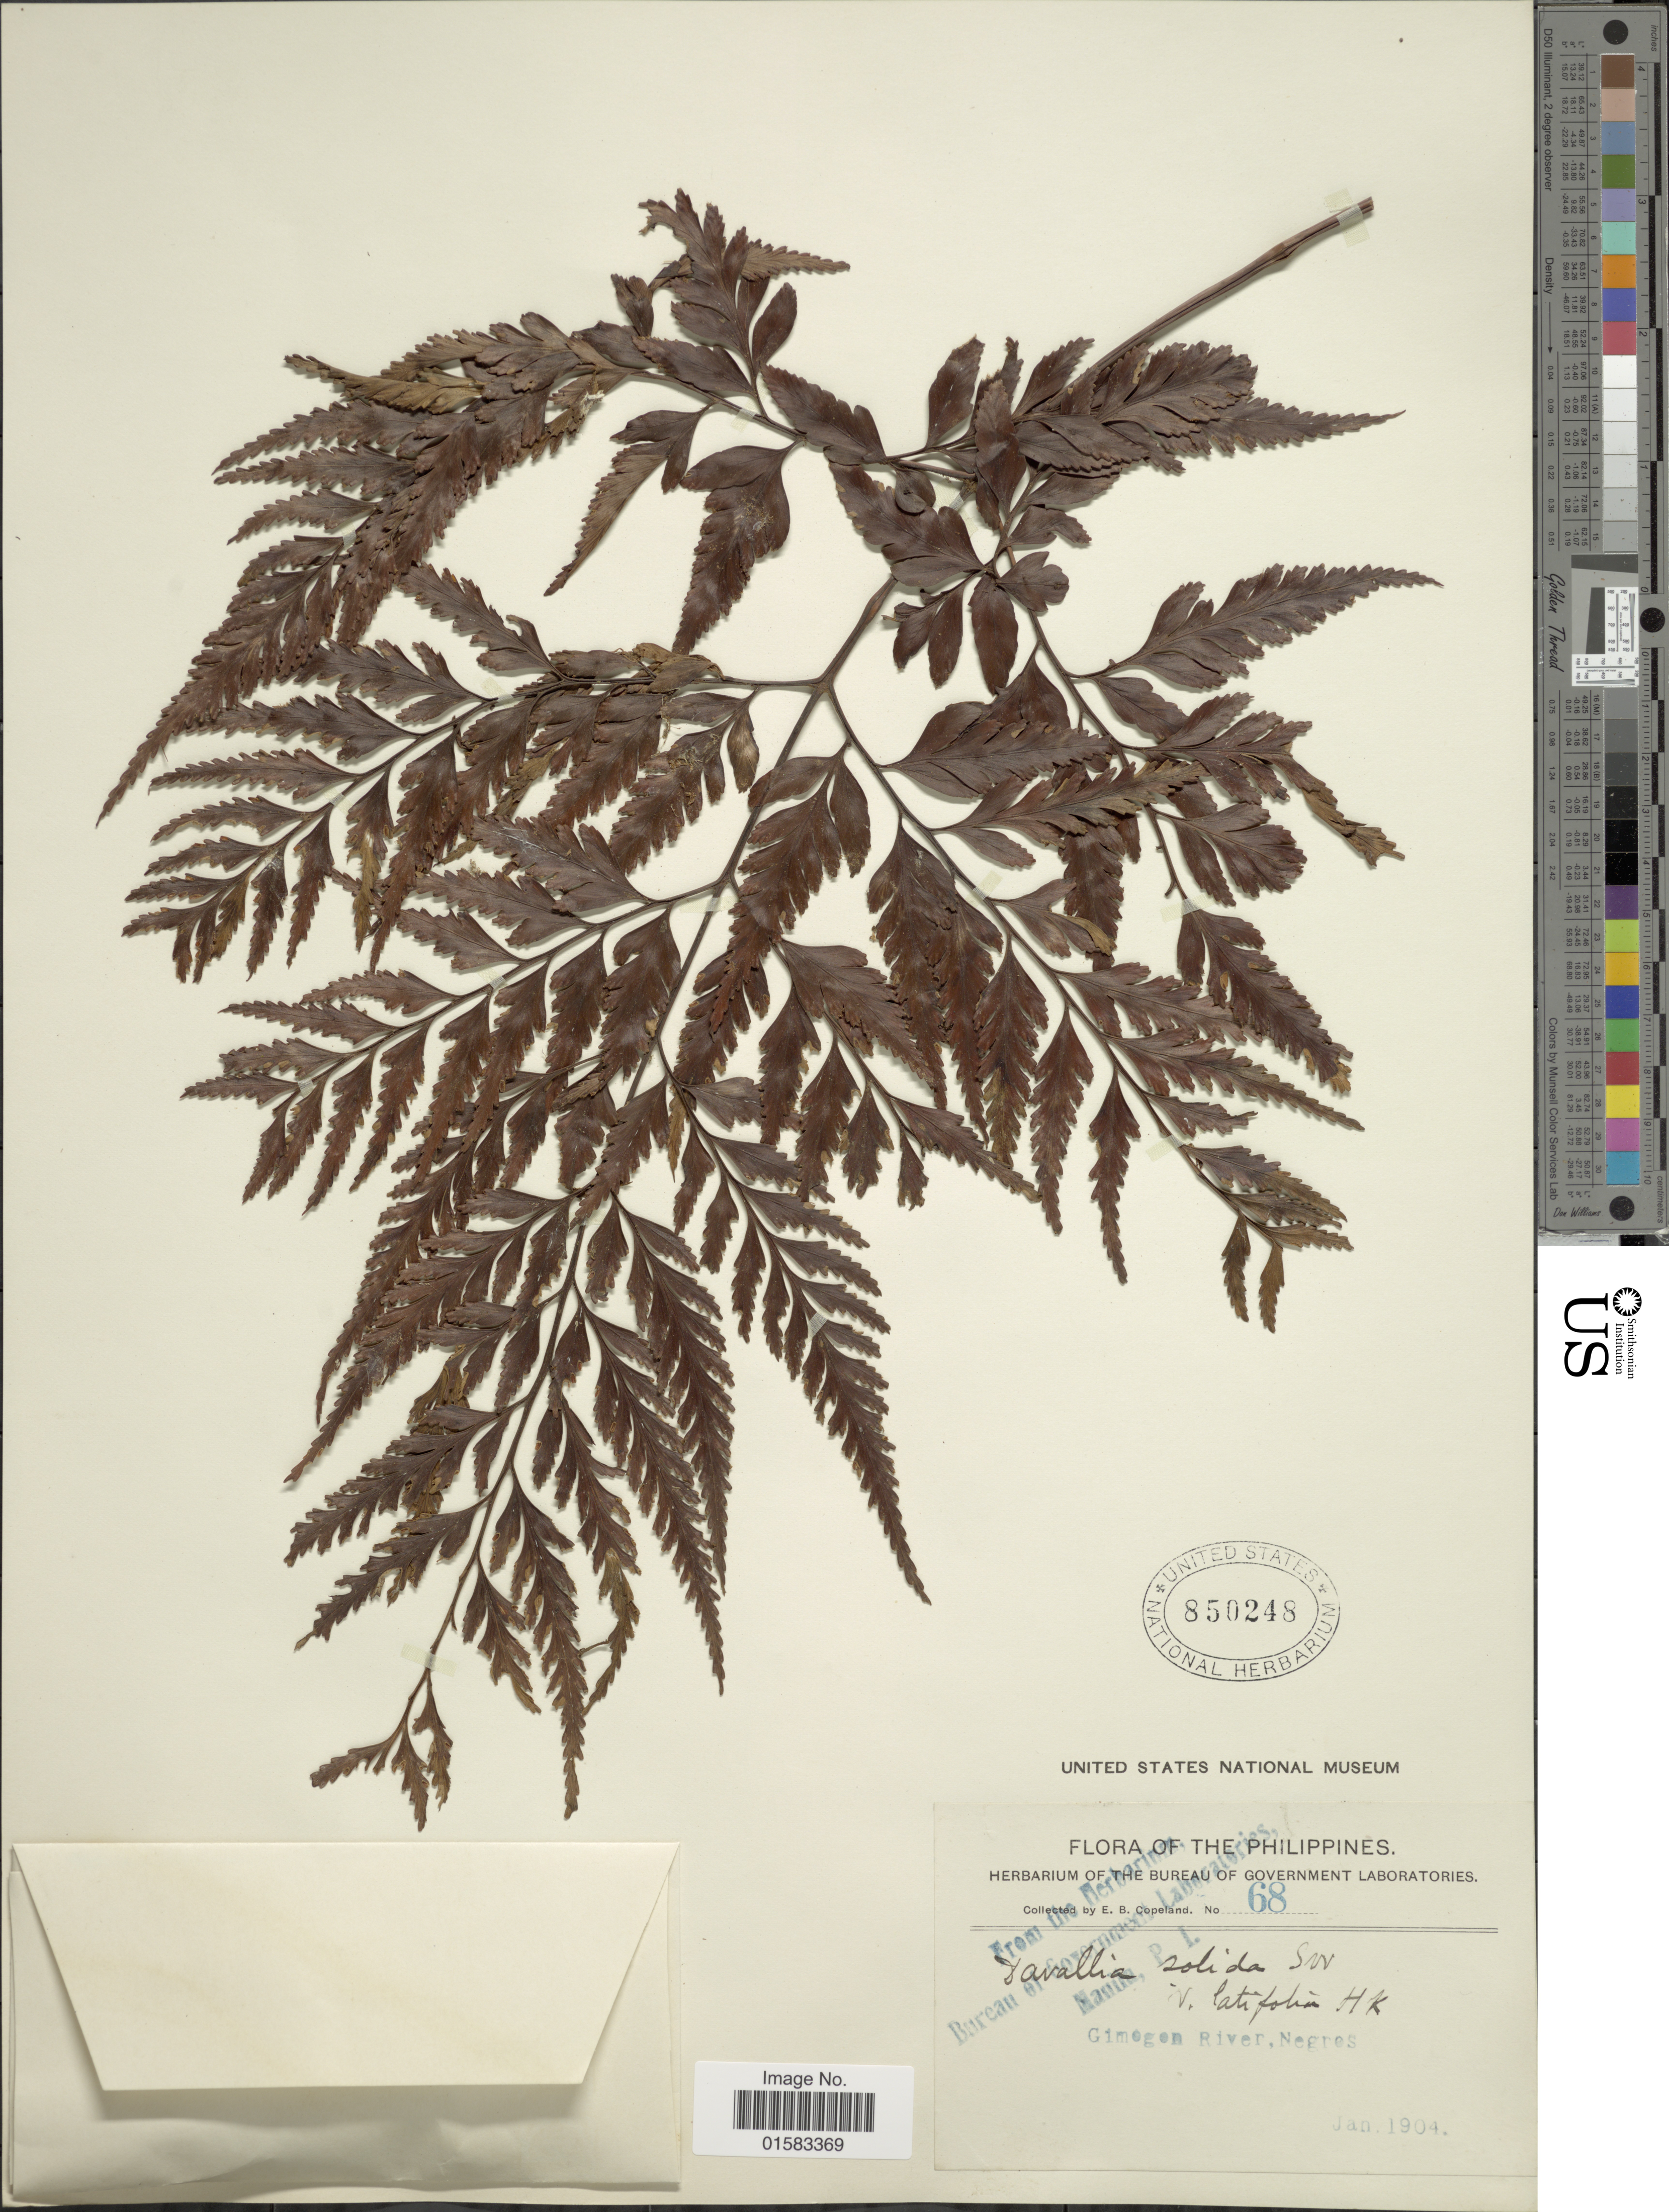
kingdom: Plantae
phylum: Tracheophyta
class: Polypodiopsida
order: Polypodiales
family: Davalliaceae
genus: Davallia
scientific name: Davallia solida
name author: (G. Forst.) Sw.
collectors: E. B. Copeland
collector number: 68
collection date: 1904-01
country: Philippines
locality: Gimogon River, Negros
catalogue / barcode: US 850248